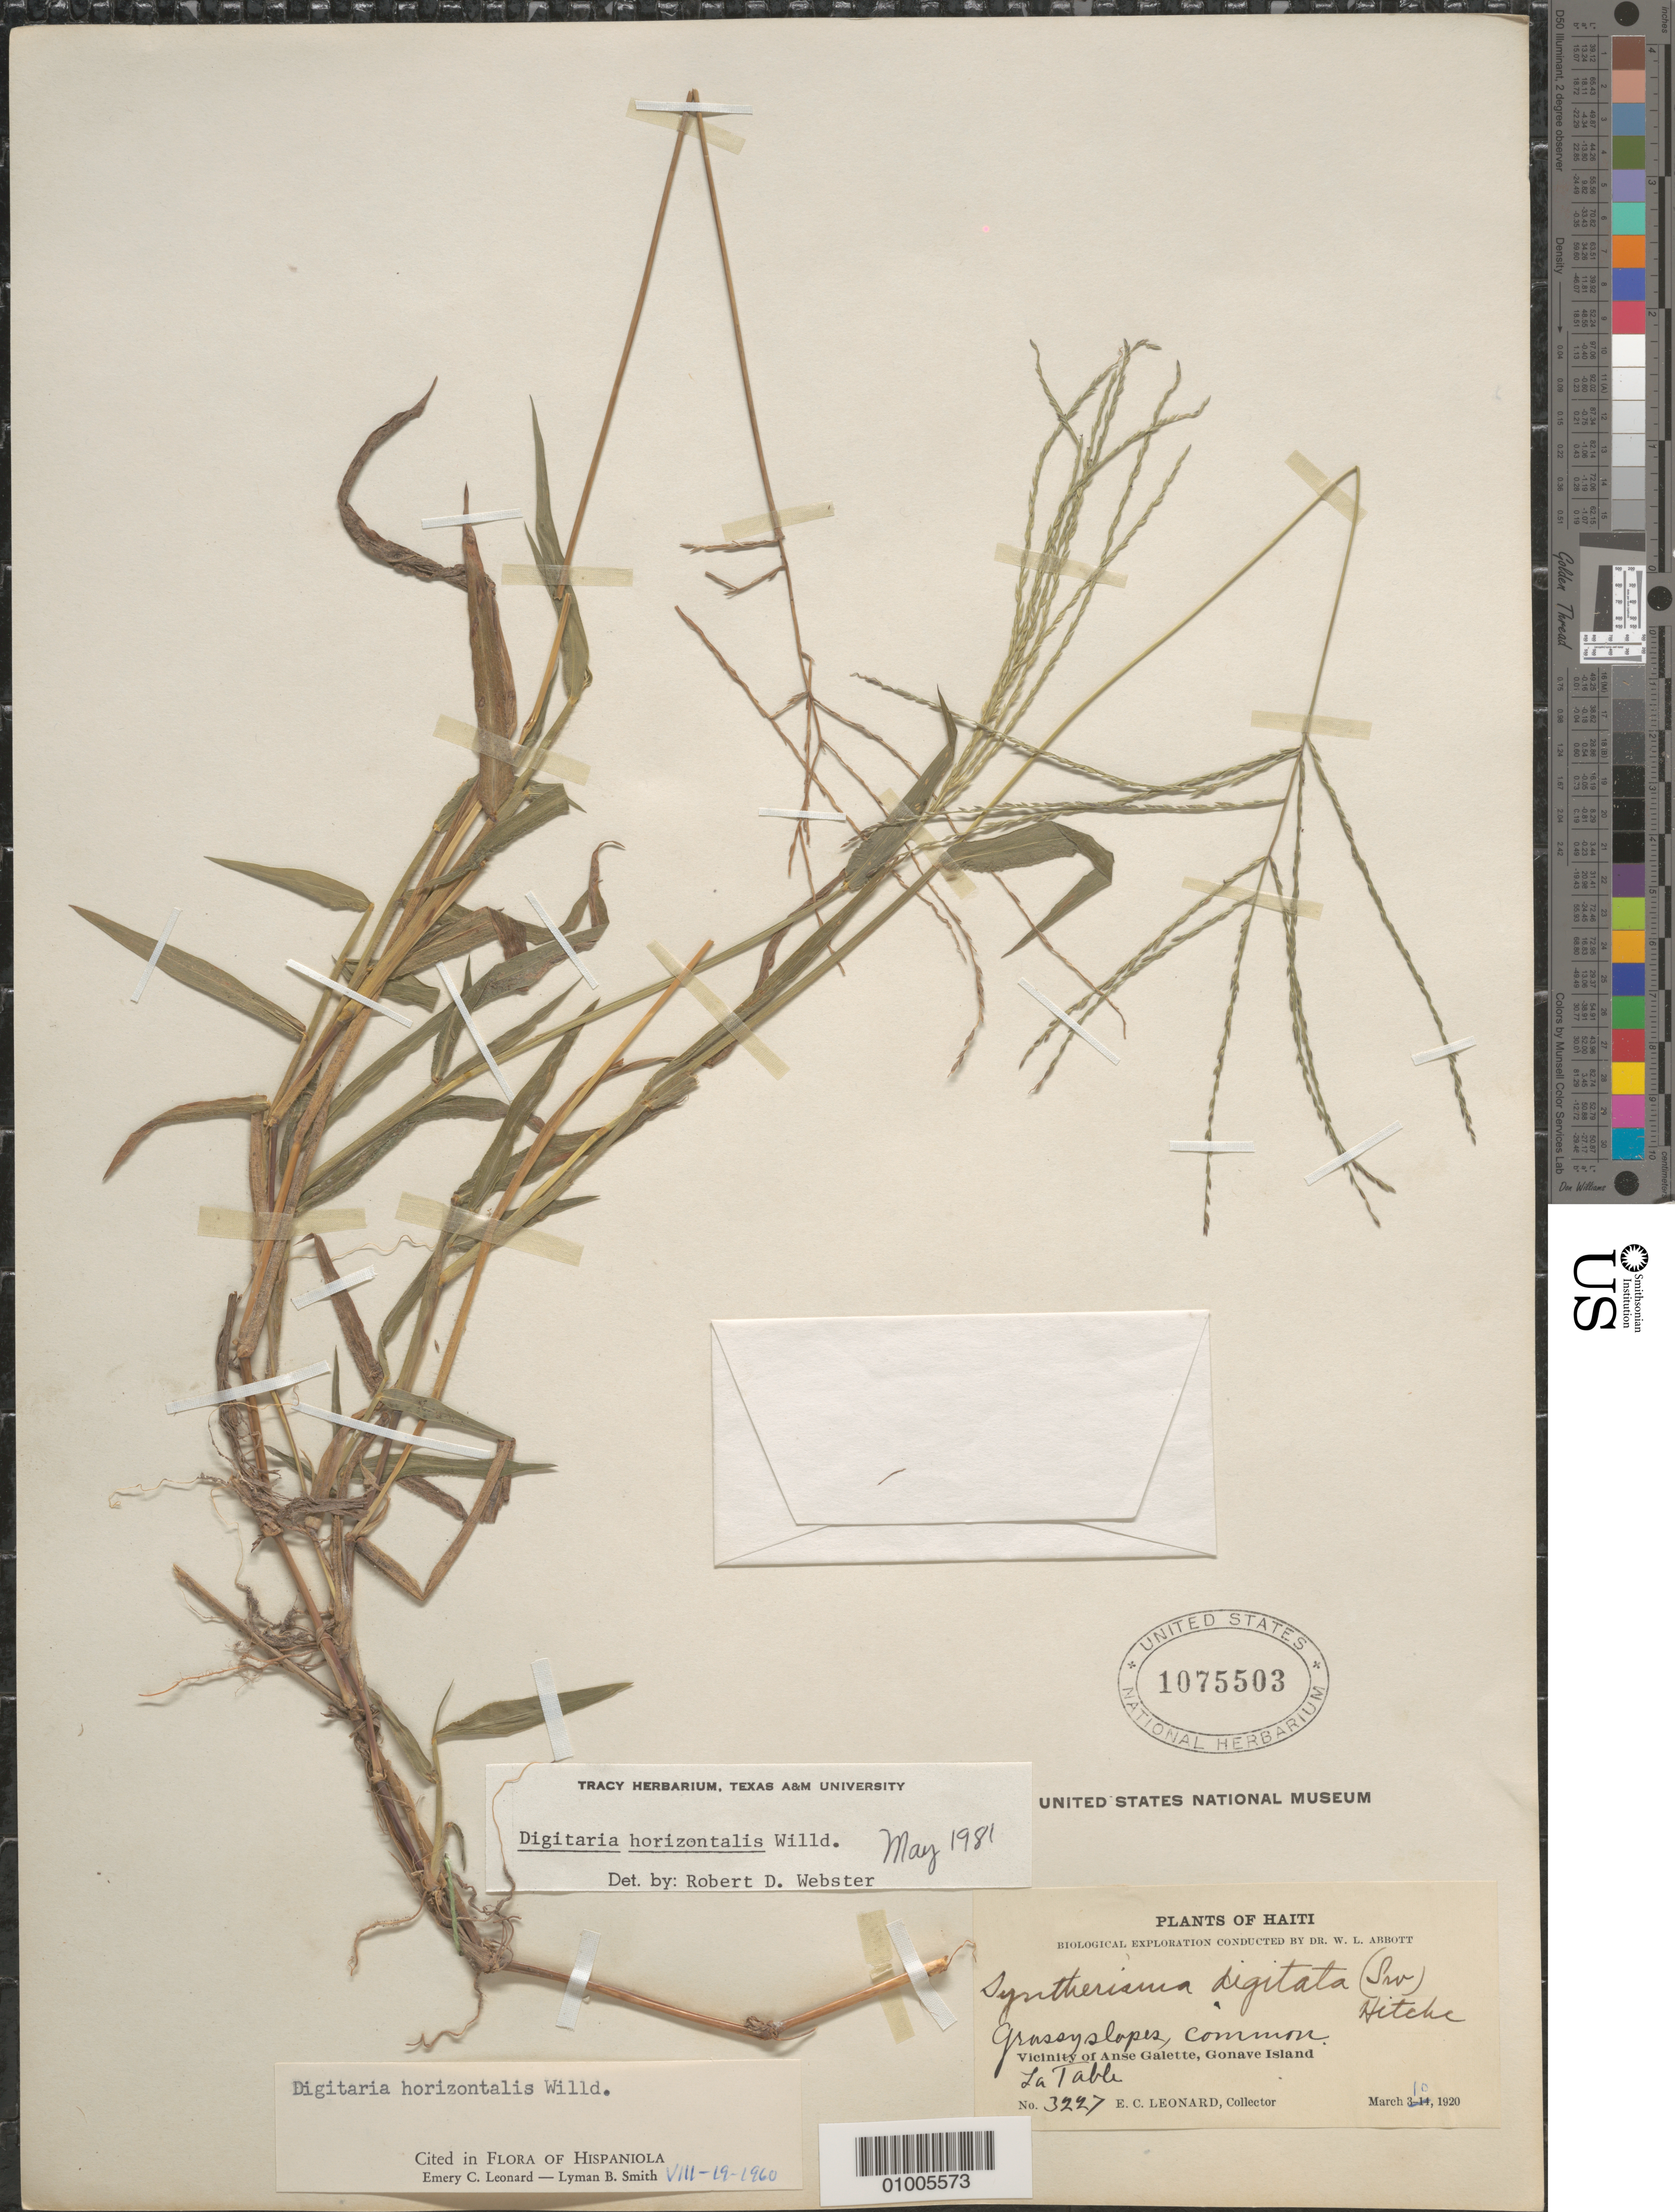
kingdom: Plantae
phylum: Tracheophyta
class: Liliopsida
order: Poales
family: Poaceae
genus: Digitaria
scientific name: Digitaria horizontalis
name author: Willd.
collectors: E. C. Leonard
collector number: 3227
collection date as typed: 10 Mar 1920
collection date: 1920-03-10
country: Haiti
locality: Vicinity of Anse Galette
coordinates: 0 N, 0 E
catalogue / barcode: US 1075503